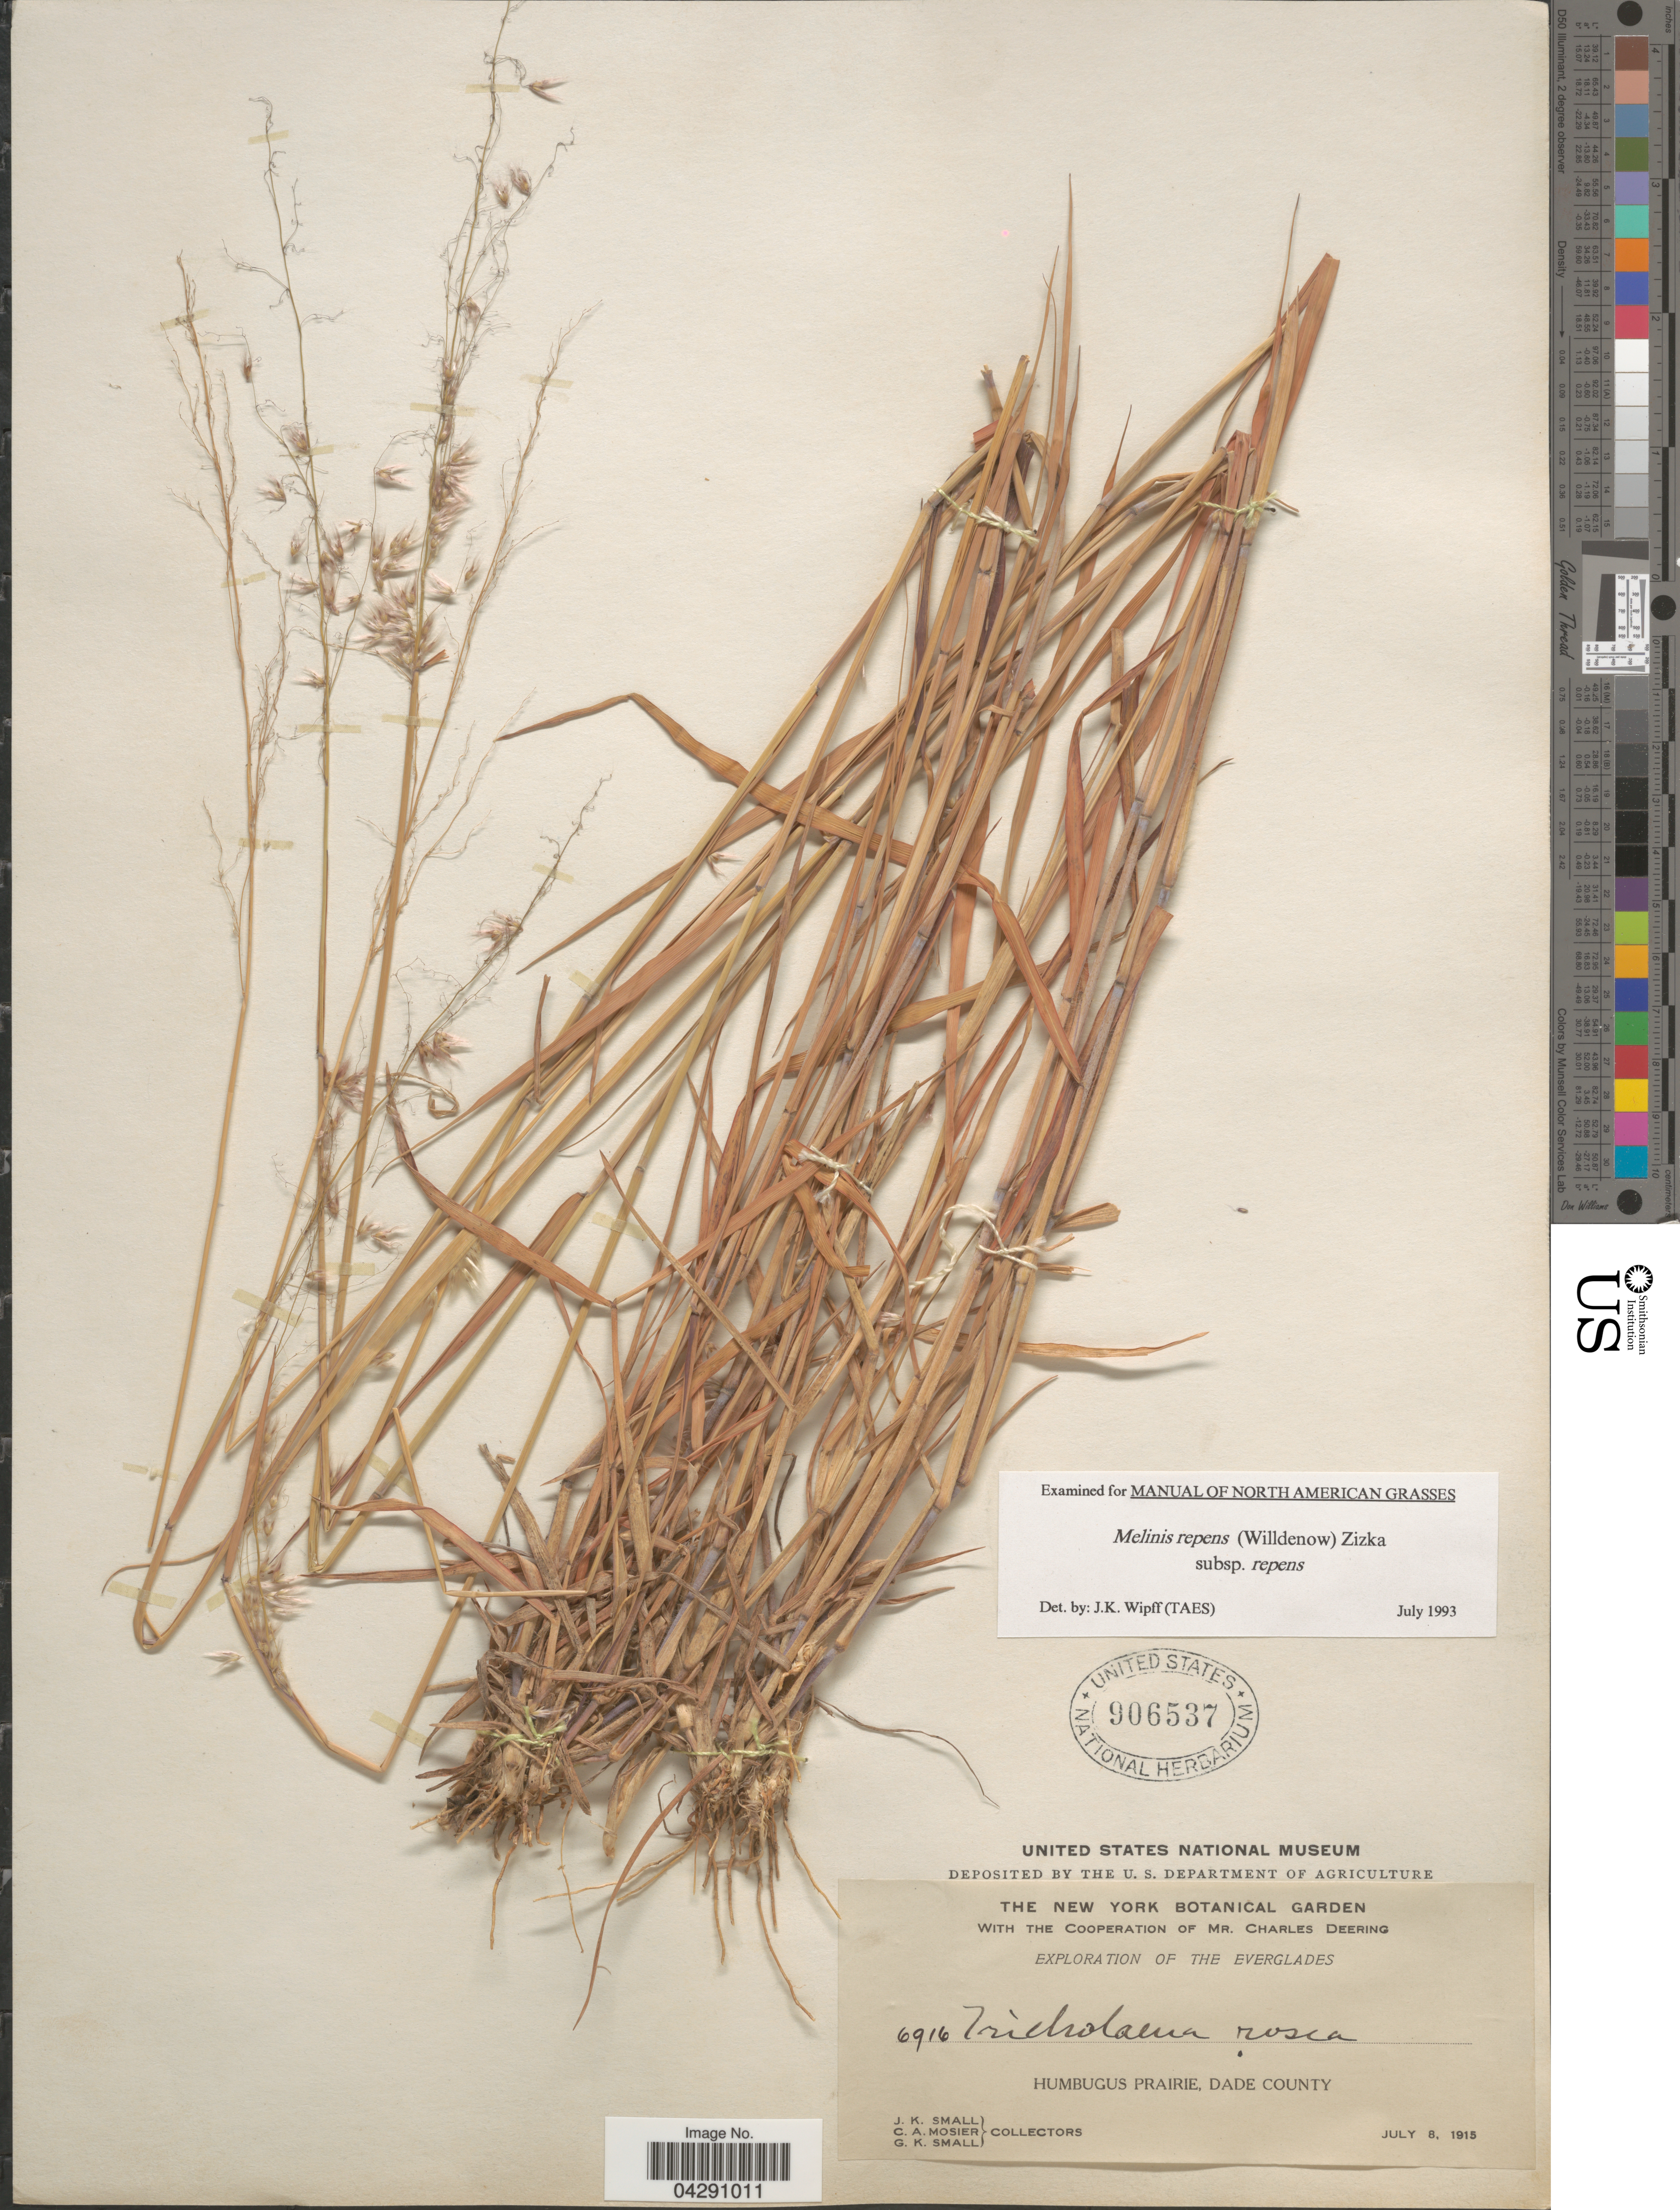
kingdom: Plantae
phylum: Tracheophyta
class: Liliopsida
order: Poales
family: Poaceae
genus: Melinis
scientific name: Melinis repens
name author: (Willd.) Zizka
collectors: J. K. Small, C. A. Mosier & G. K. Small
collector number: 6916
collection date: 1915-07-08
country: United States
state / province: Florida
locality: Exploration of the Everglades. Humbugus Prairie, Dade County.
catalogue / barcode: US 906537